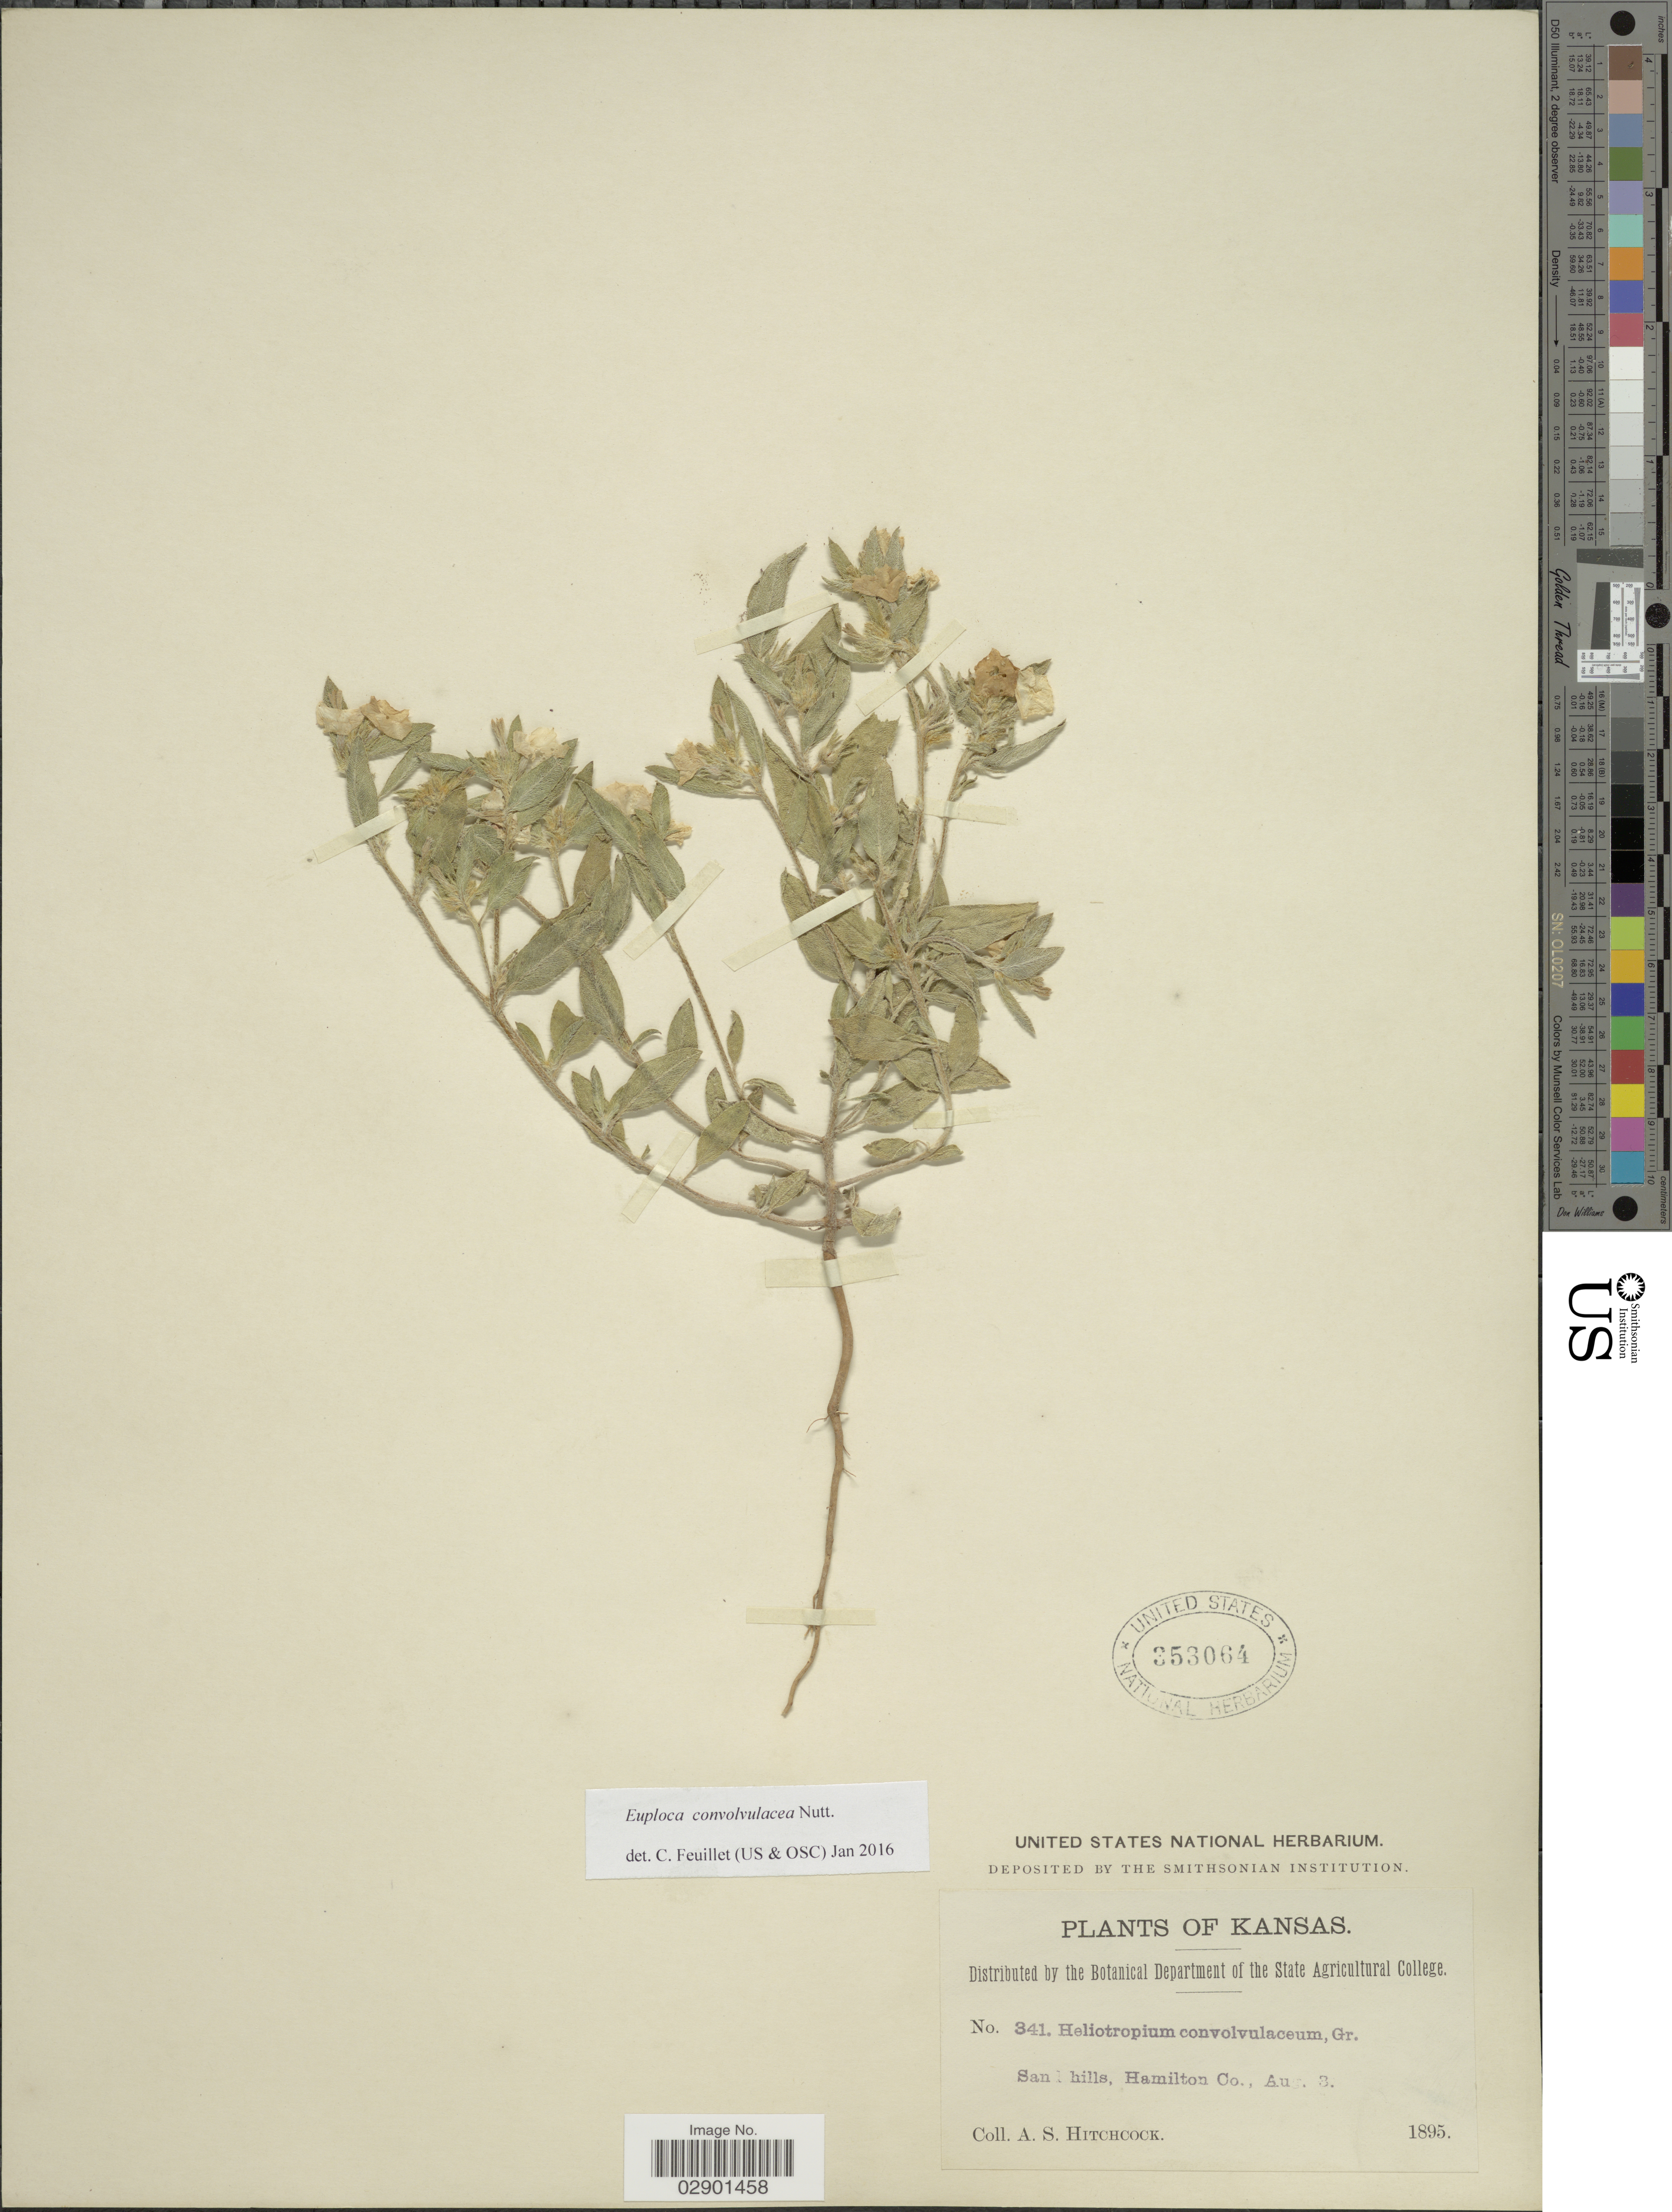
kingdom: Plantae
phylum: Tracheophyta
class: Magnoliopsida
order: Boraginales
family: Heliotropiaceae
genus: Euploca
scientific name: Euploca convolvulacea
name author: Nutt.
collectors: A. S. Hitchcock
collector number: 341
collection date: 1895-08-03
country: United States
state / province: Kansas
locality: Sand hills, Hamilton Co.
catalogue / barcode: US 353064